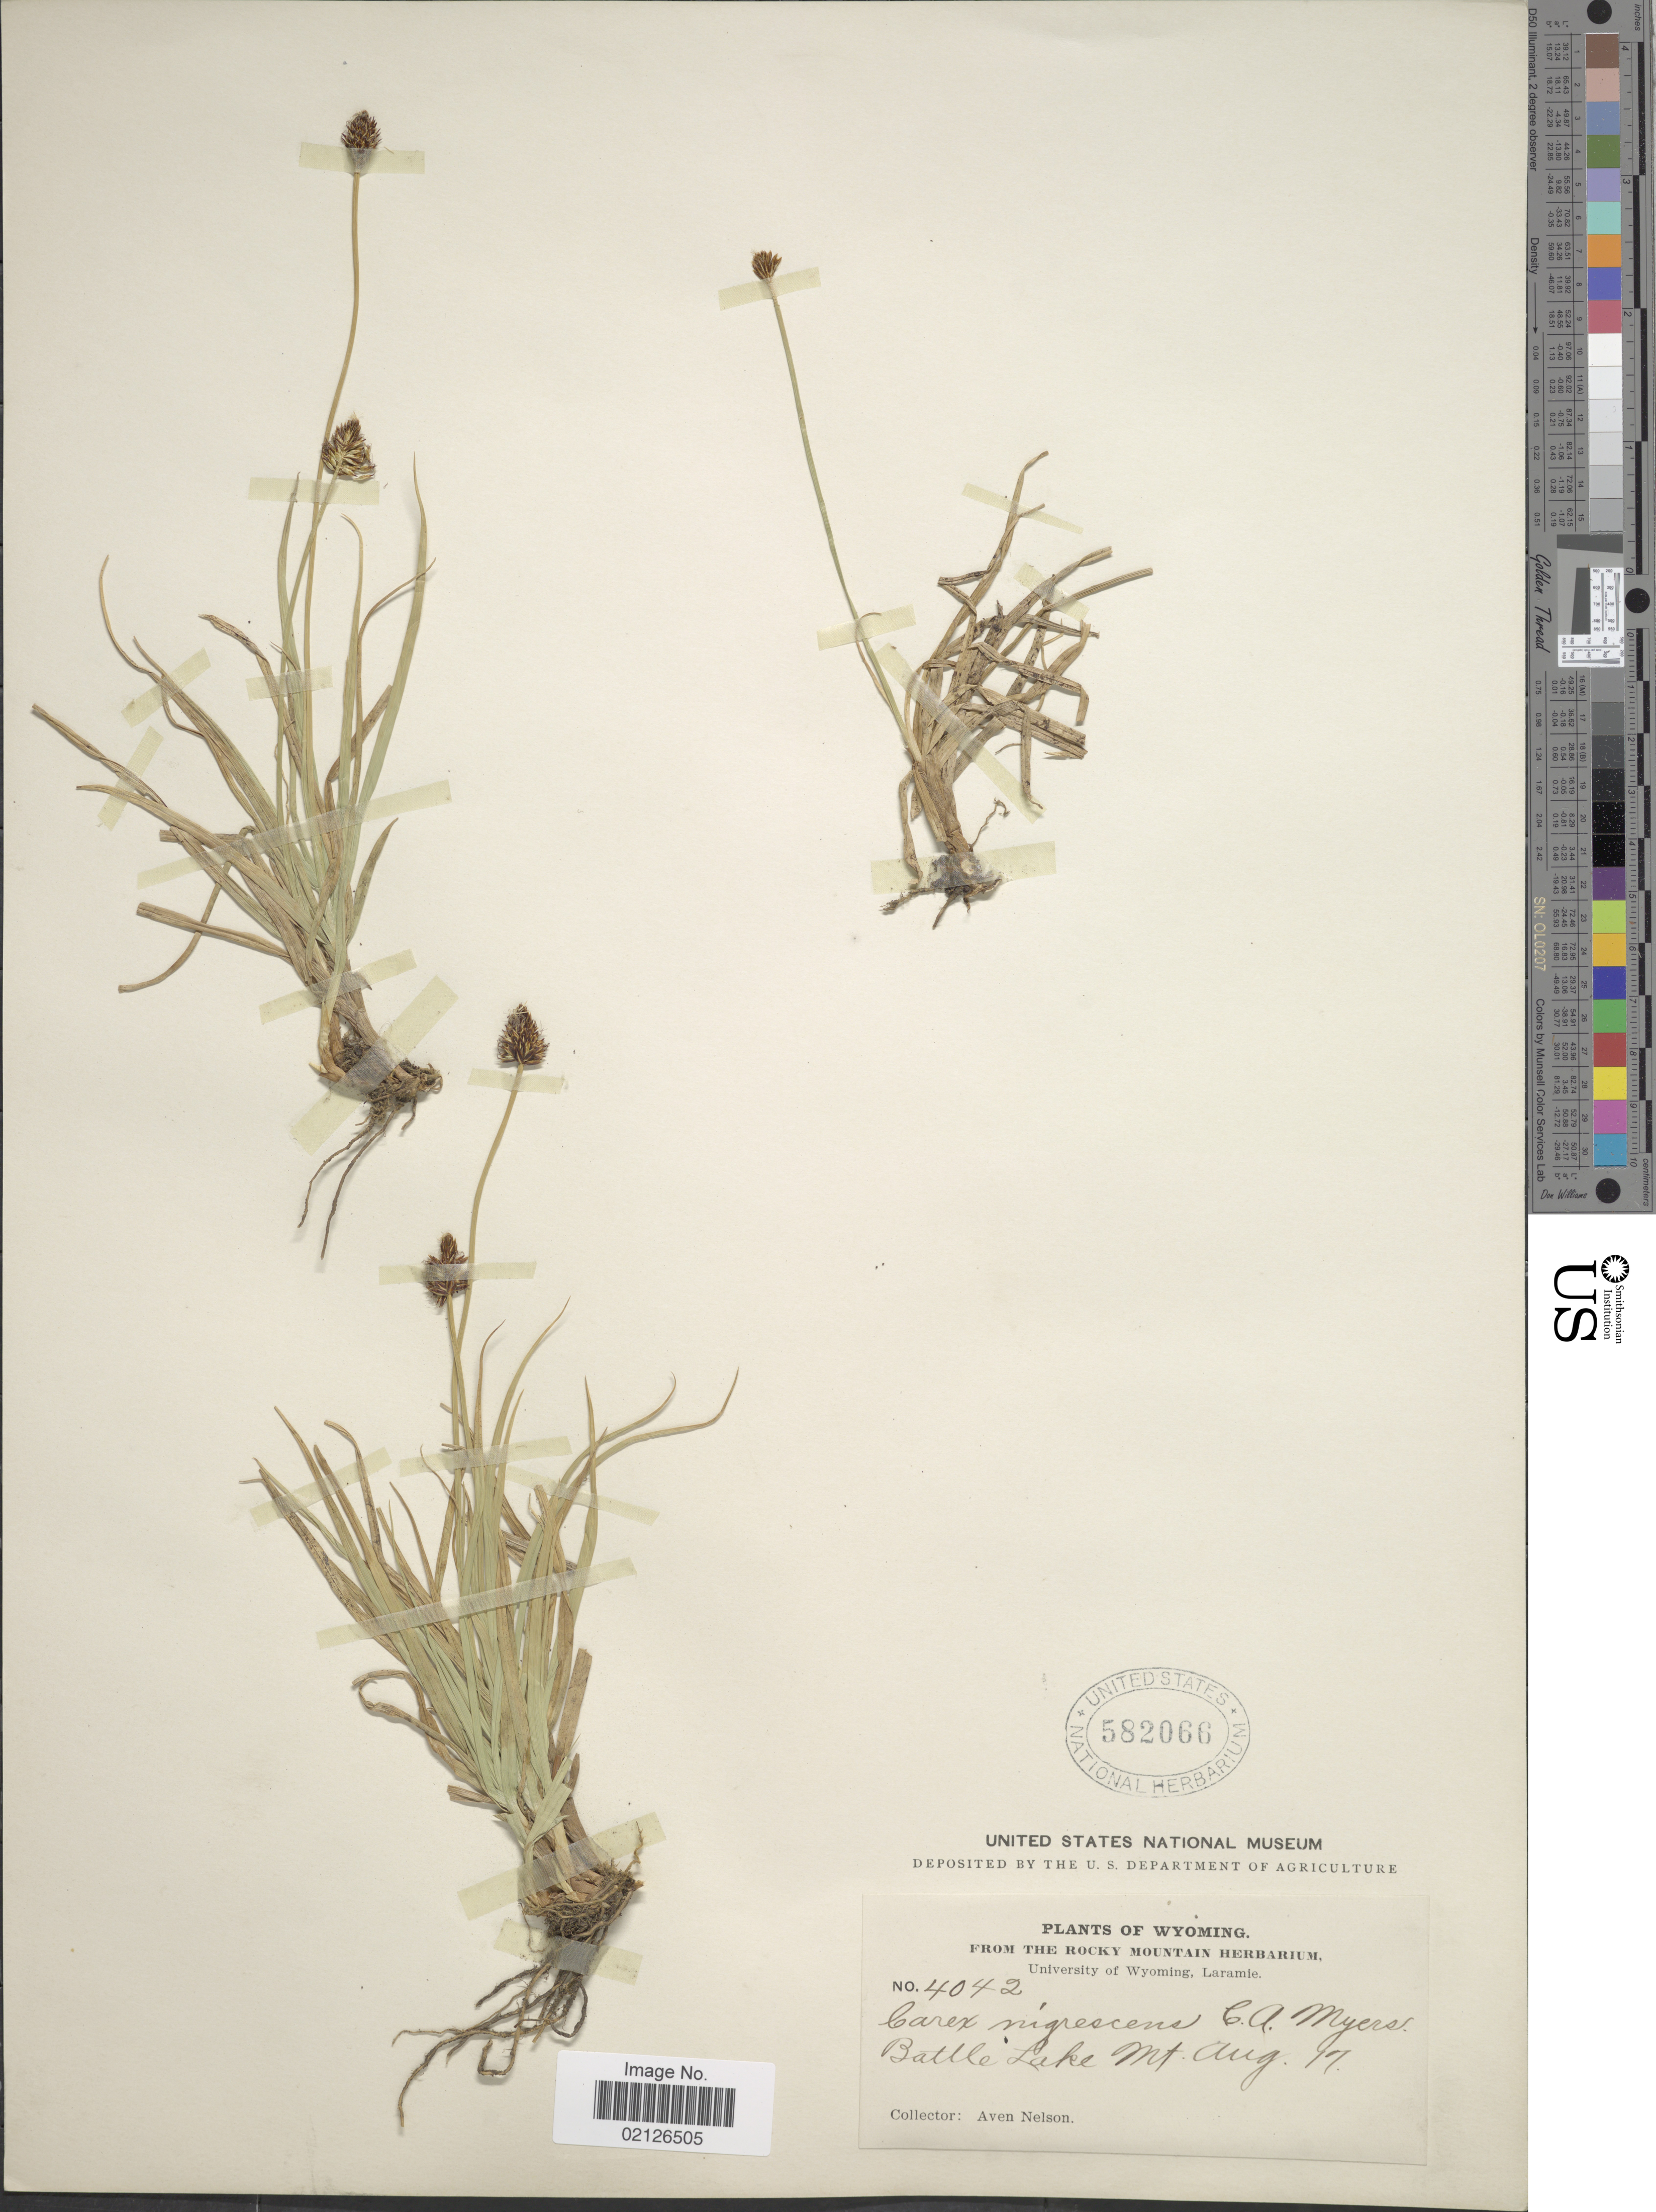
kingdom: Plantae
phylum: Tracheophyta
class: Liliopsida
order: Poales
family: Cyperaceae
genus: Carex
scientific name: Carex nigricans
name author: C.A. Mey.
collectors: A. Nelson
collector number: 4042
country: United States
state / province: Wyoming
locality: Battle Lake Mt.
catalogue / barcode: US 582066